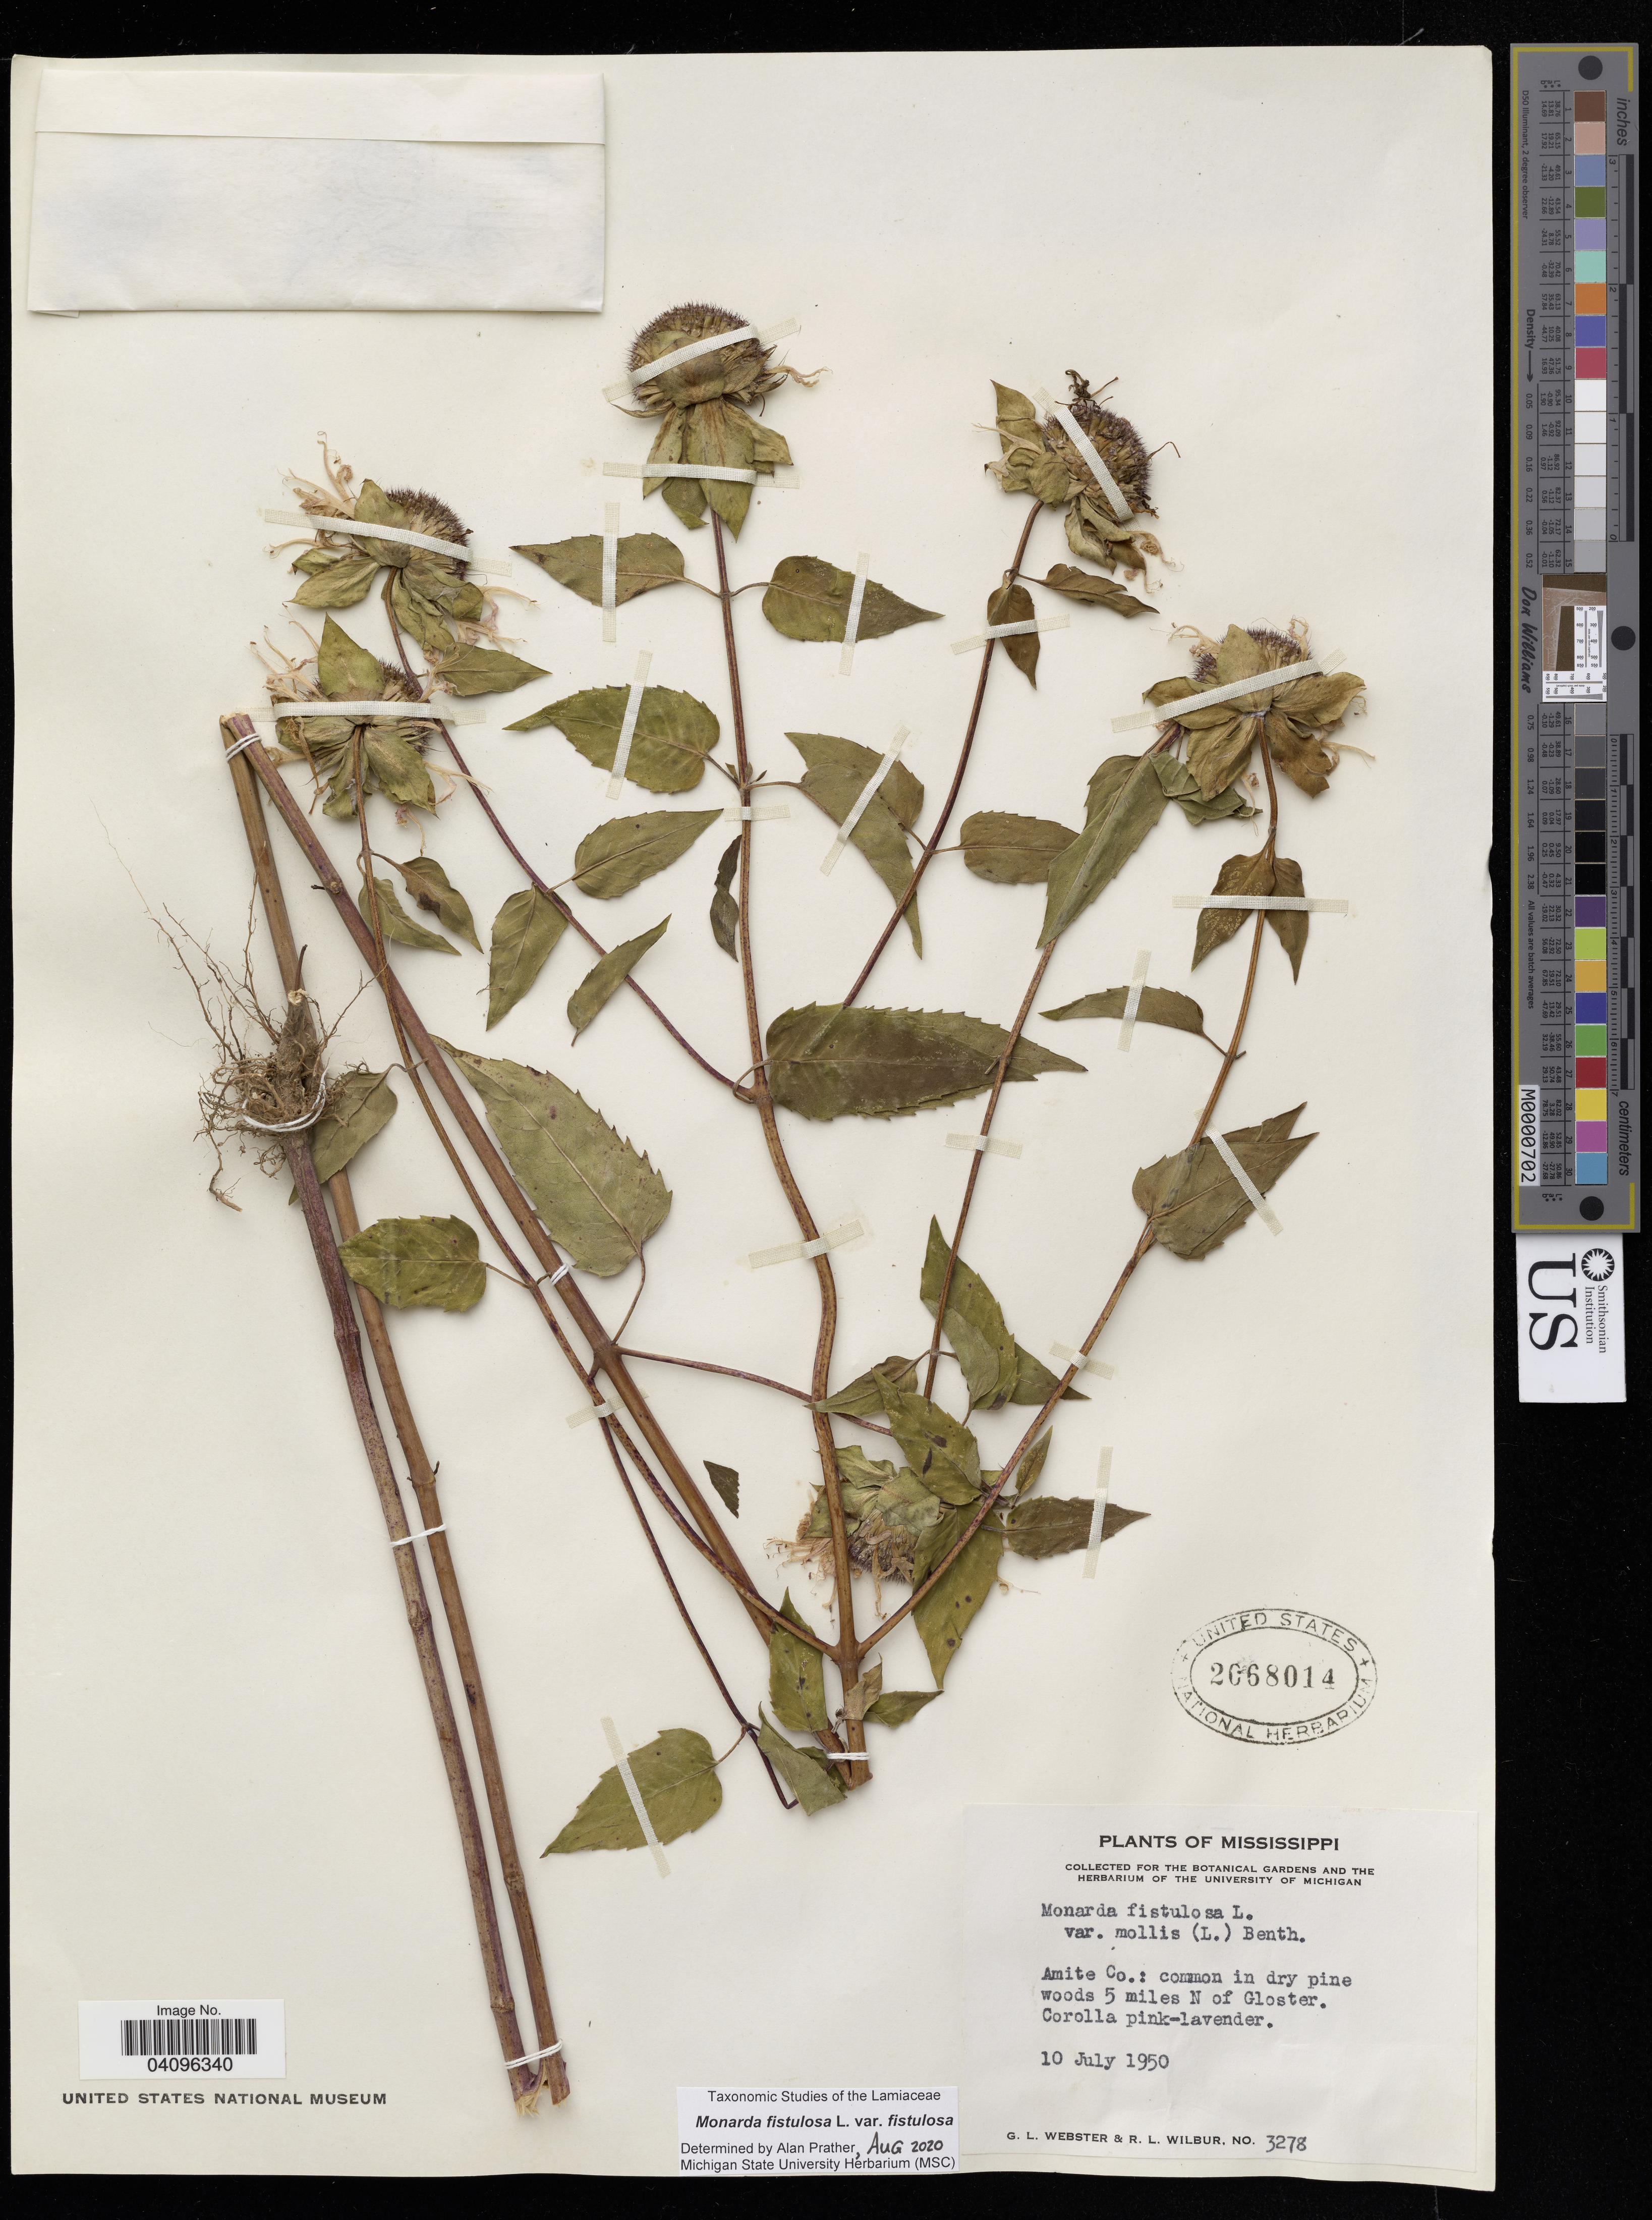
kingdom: Plantae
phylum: Tracheophyta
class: Magnoliopsida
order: Lamiales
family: Lamiaceae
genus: Monarda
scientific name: Monarda fistulosa var. fistulosa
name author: L.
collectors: G. Webster & R. L. Wilbur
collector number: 3278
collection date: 1950-07-10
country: United States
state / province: Mississippi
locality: Amite Co.: common in dry pine woods 5 miles N of Gloster.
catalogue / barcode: US 206814